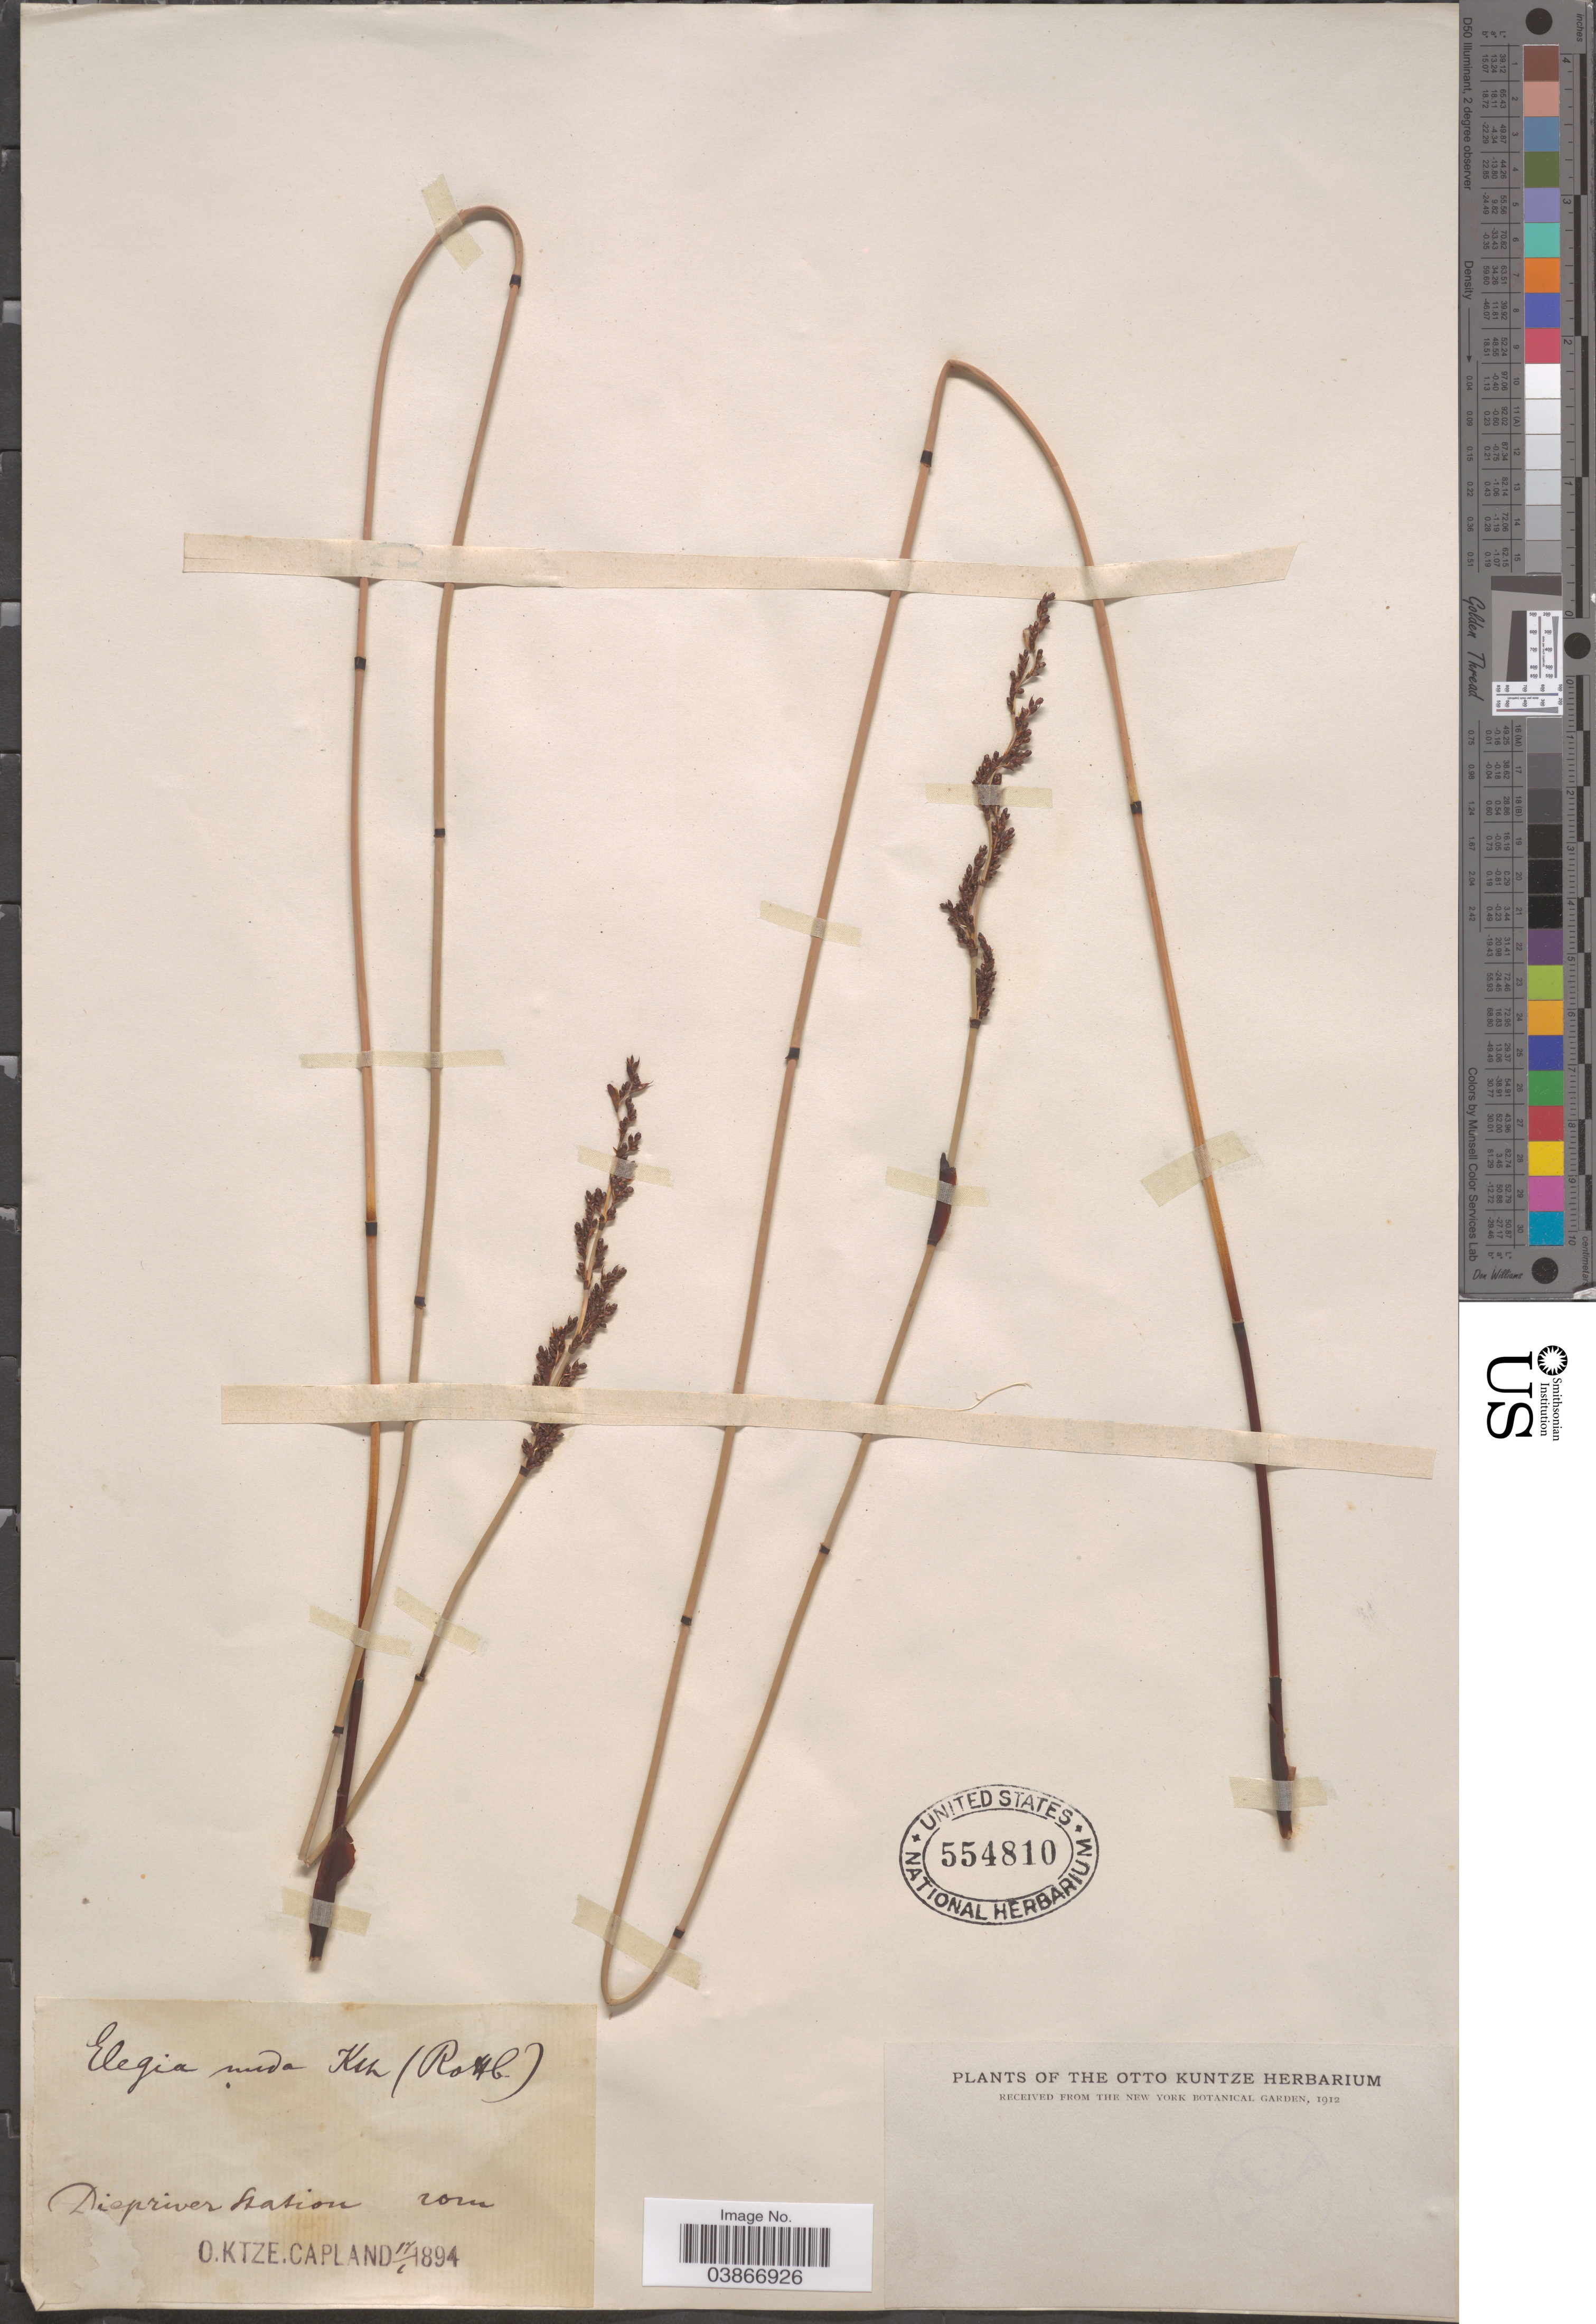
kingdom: Plantae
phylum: Tracheophyta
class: Liliopsida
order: Poales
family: Restionaceae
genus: Elegia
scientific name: Elegia nuda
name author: (Rottb.) Kunth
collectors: C.E.O. Kuntze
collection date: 1894-06-17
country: South Africa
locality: Diepriver Station. Capland.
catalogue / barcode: US 554810